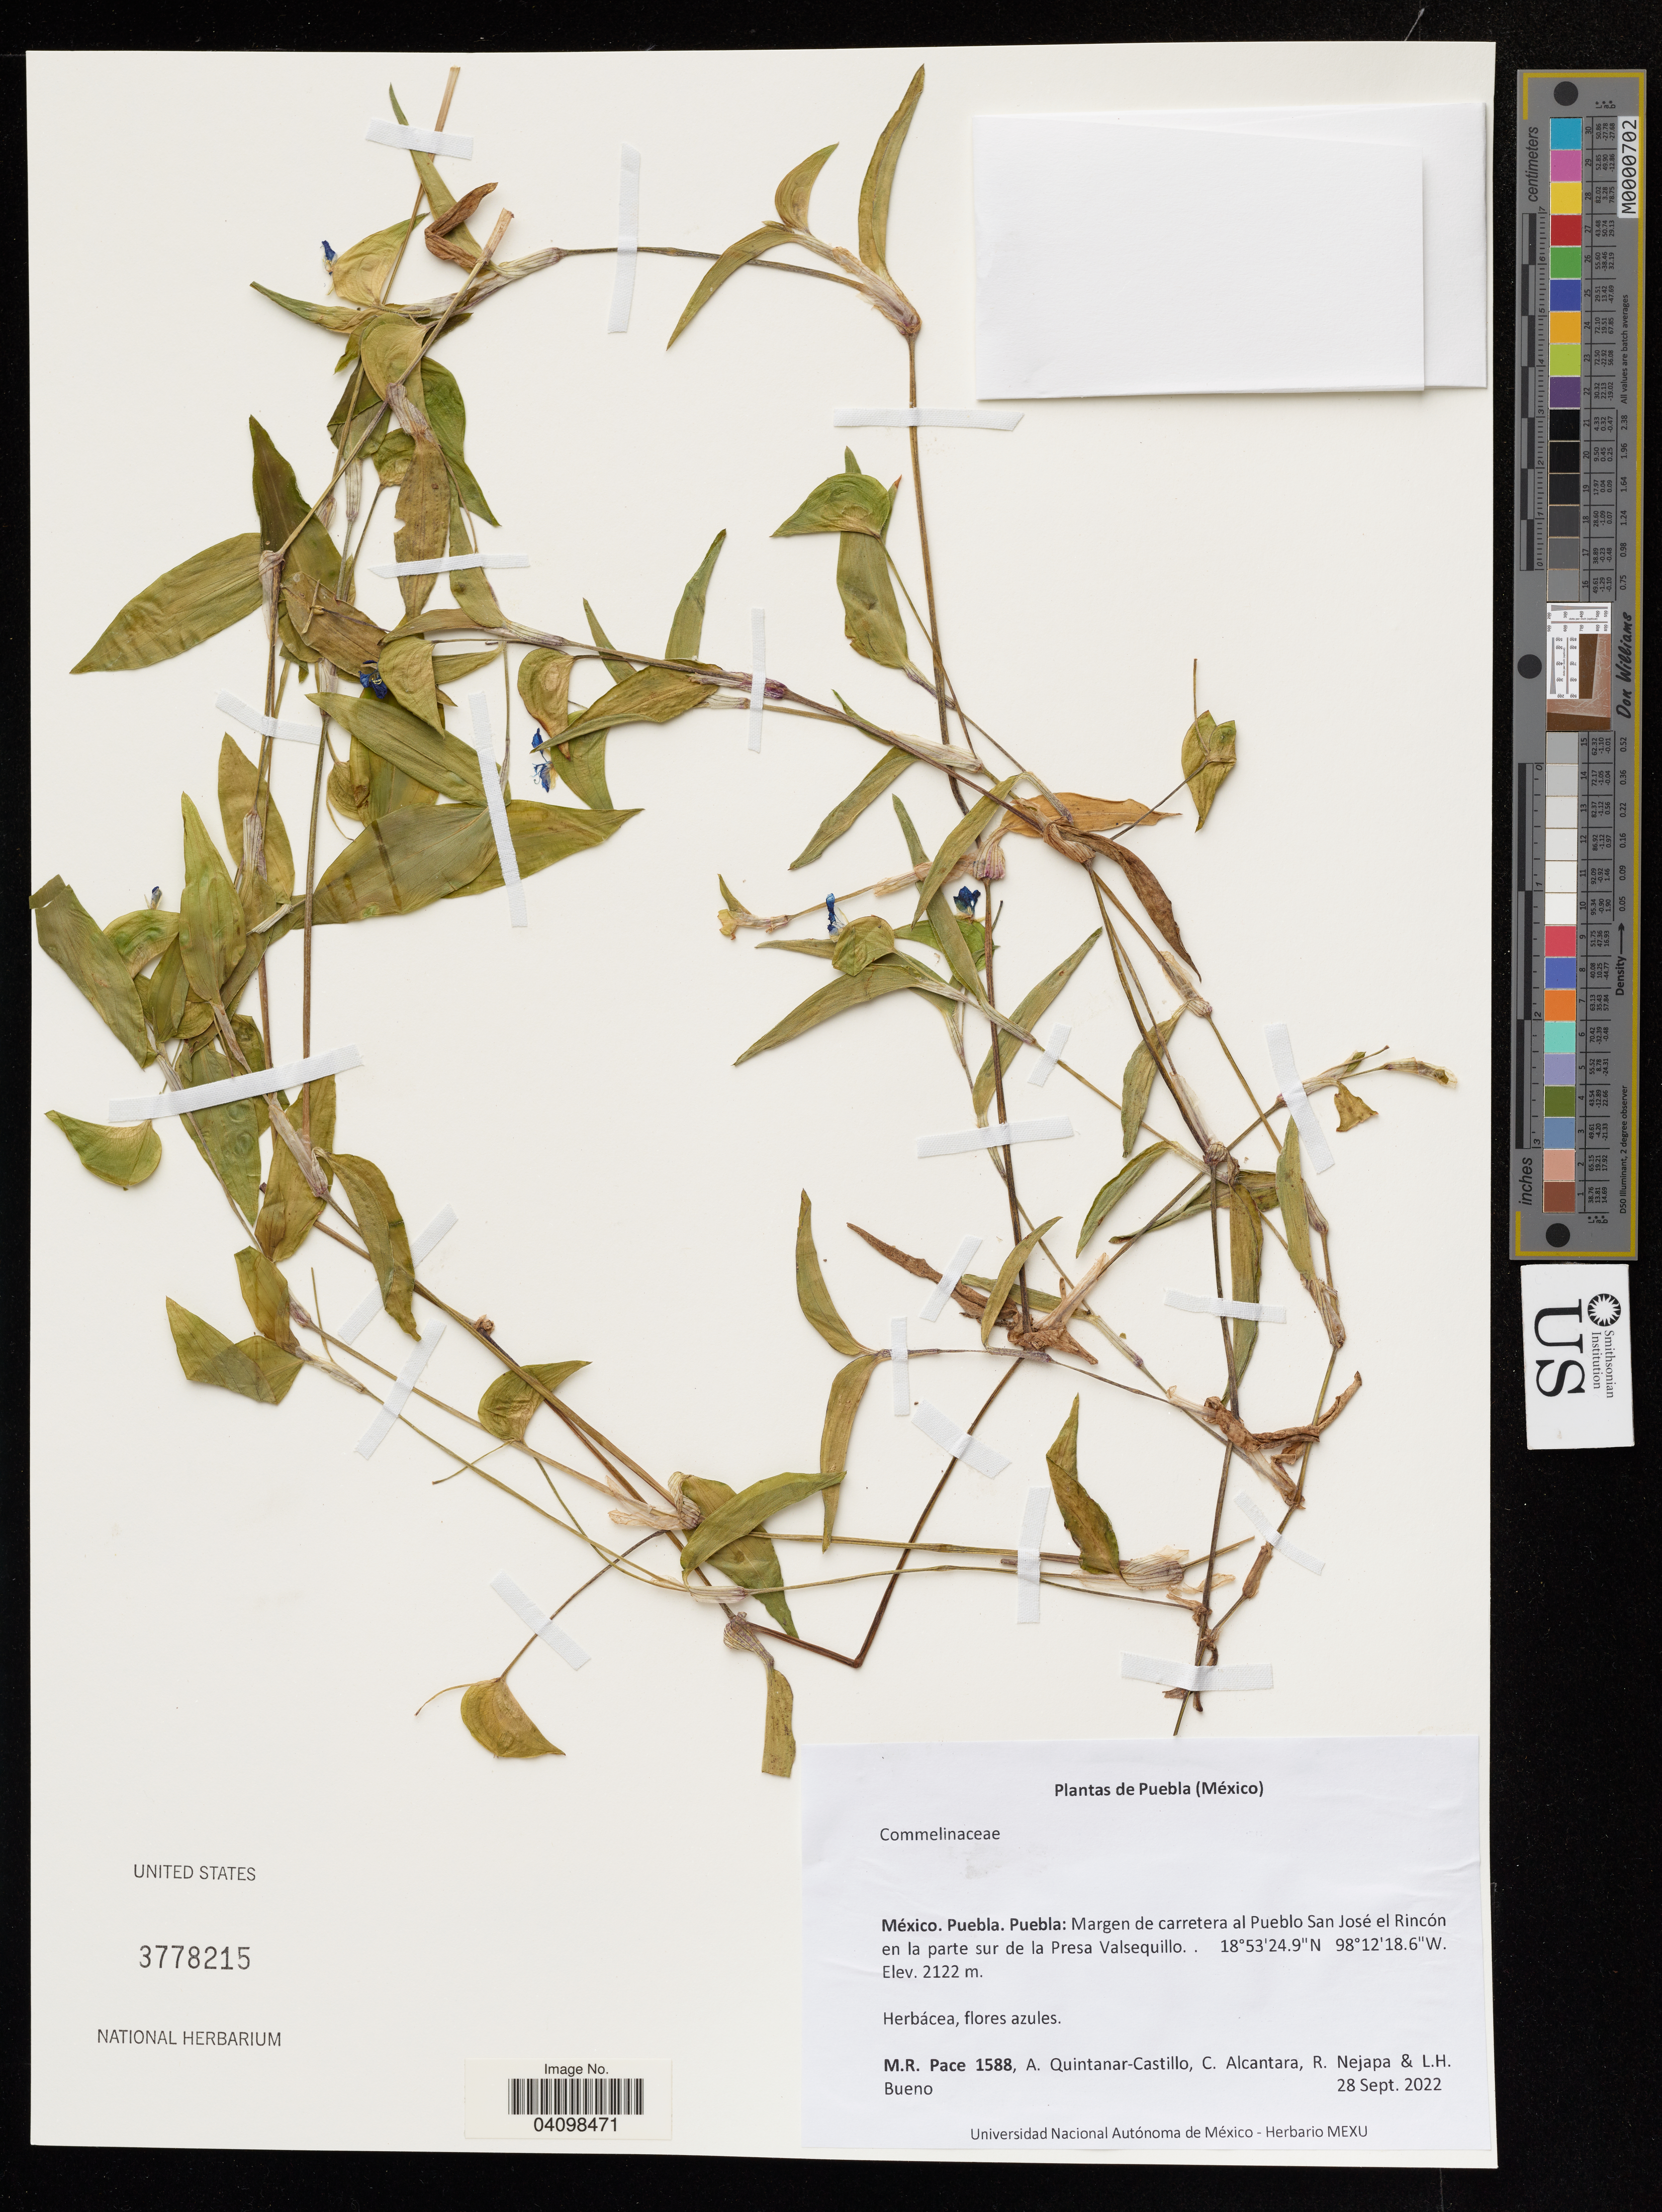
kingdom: Plantae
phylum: Tracheophyta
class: Liliopsida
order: Commelinales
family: Commelinaceae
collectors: M. Pace, A. Quintanar Castillo, C. Alcantara & R. Nejapa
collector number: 1588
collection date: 2022-09-28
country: Mexico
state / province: Puebla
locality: Puebla: Margen de carretera al Pueblo San José el Rincón en la parte sur de la Presa Valsequillo.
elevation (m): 2122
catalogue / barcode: US 3778215